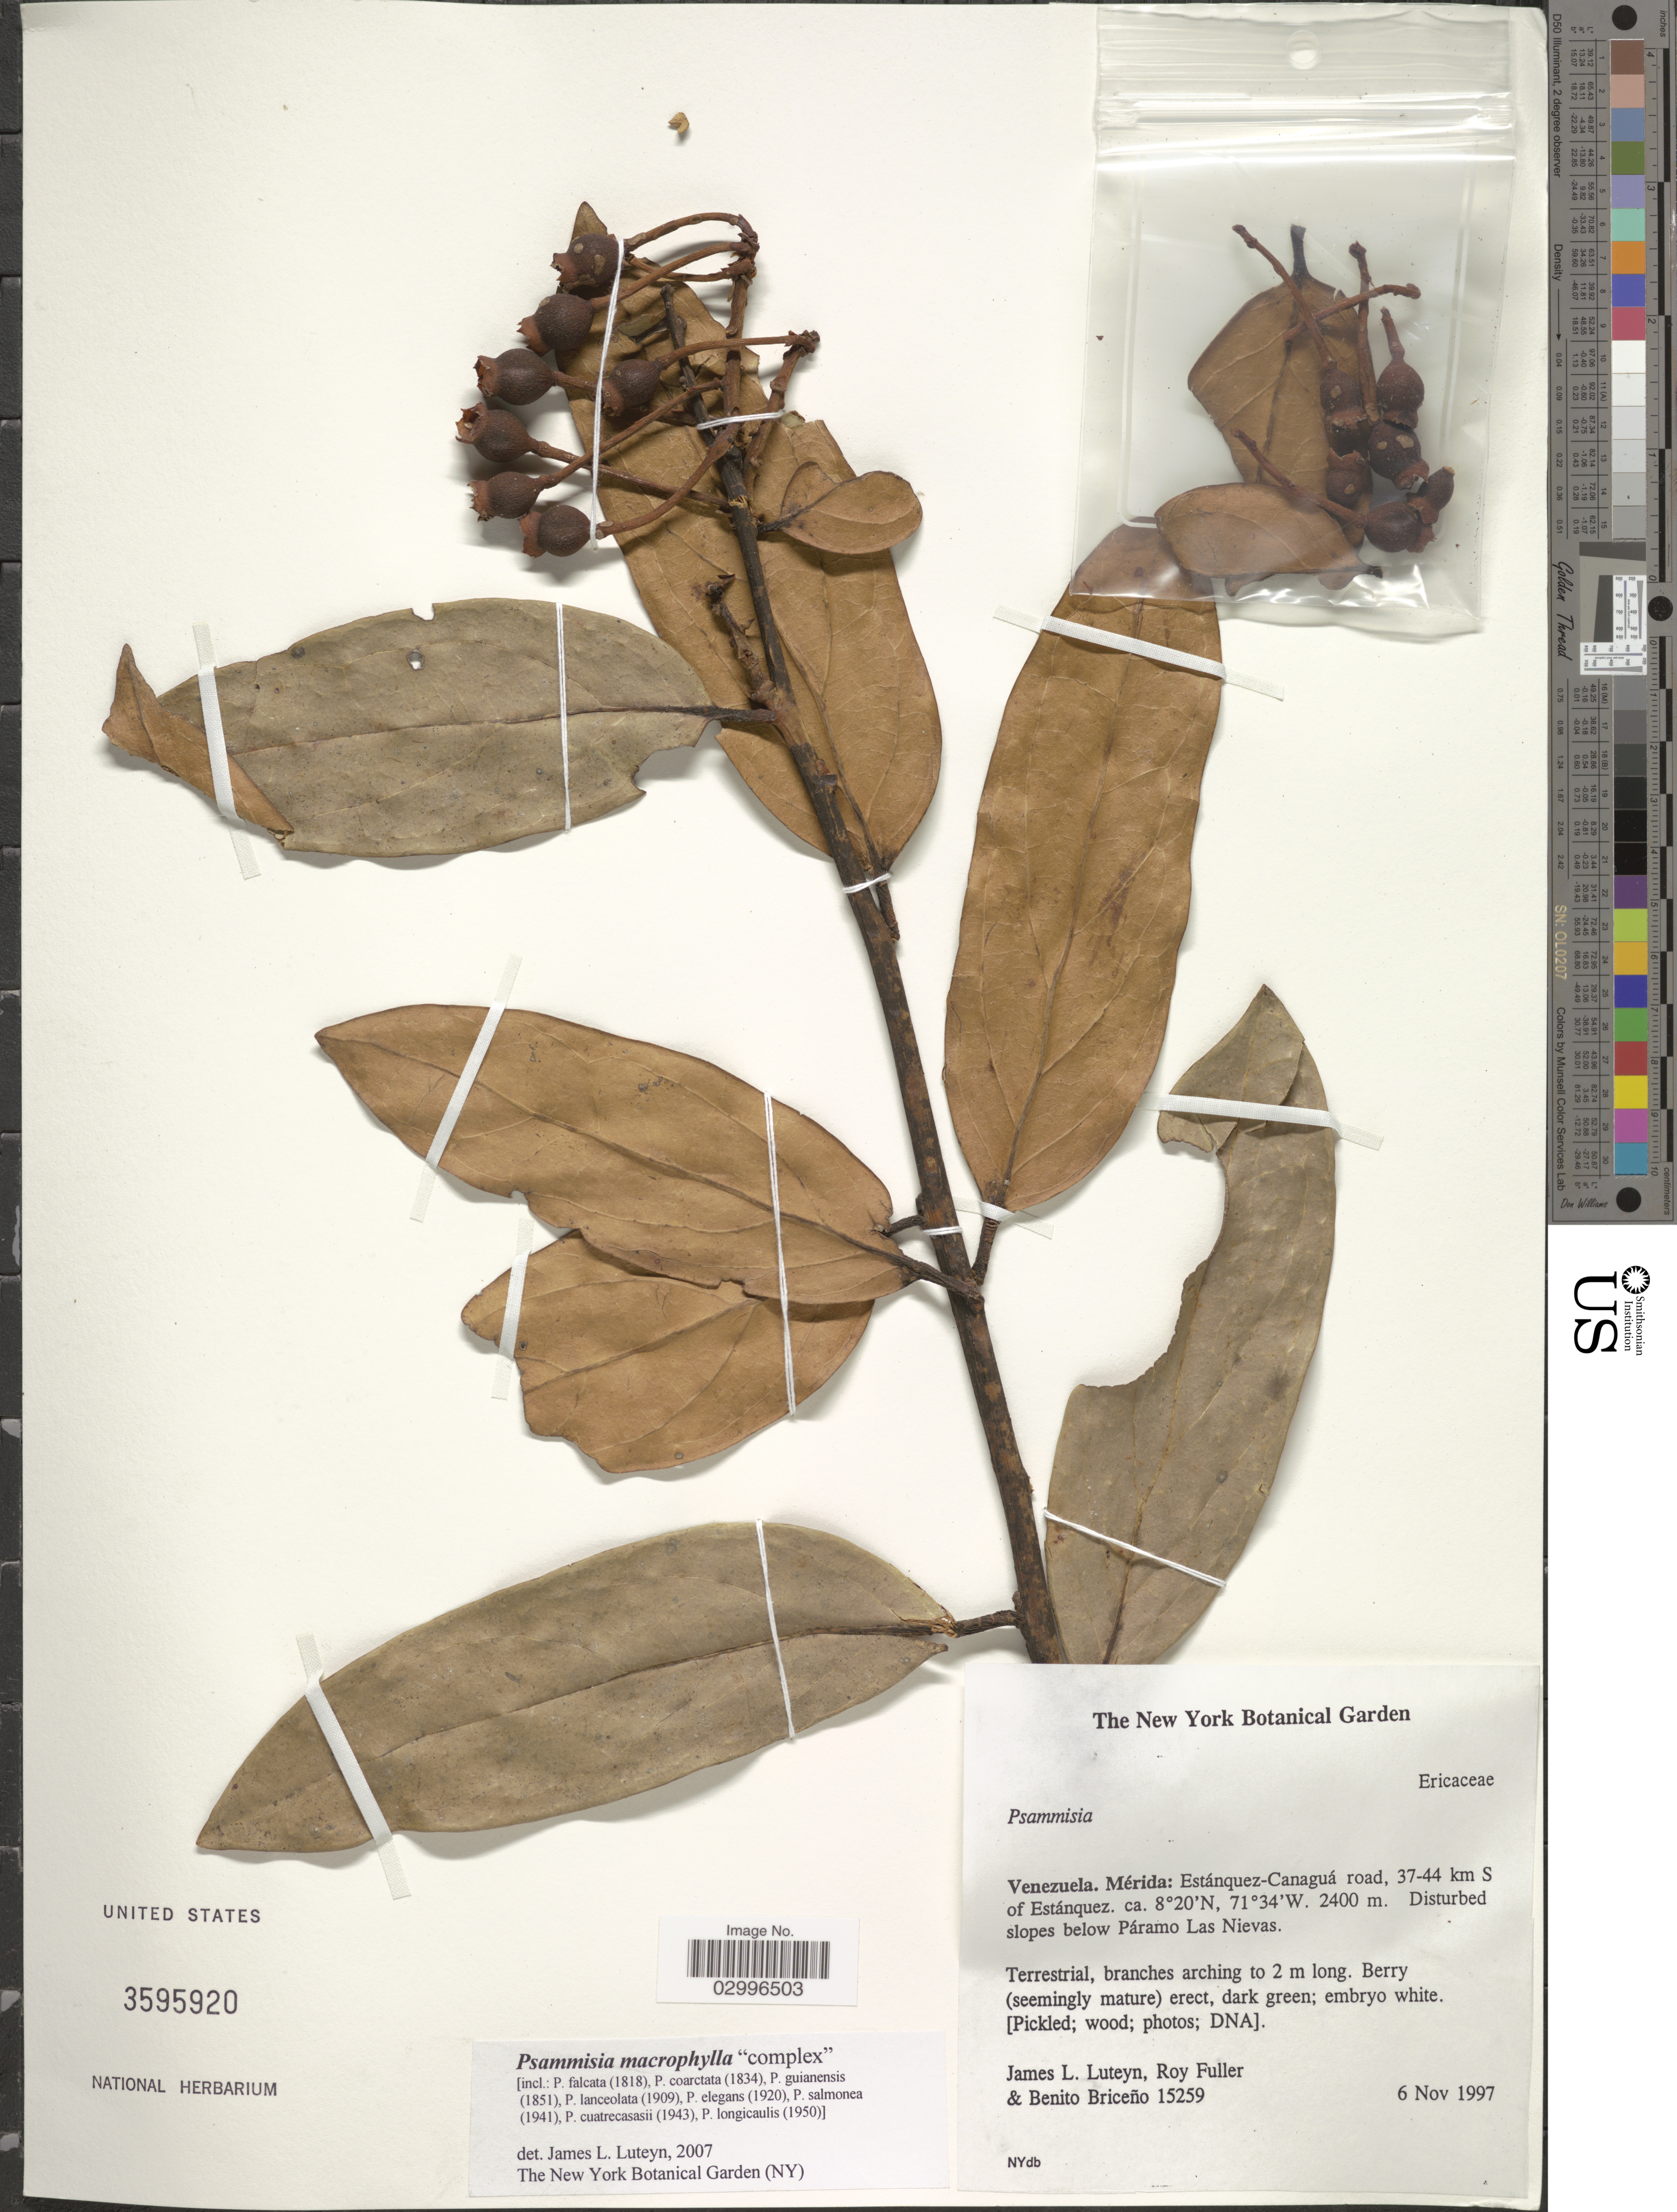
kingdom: Plantae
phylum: Tracheophyta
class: Magnoliopsida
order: Ericales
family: Ericaceae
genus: Psammisia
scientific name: Psammisia macrophylla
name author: (Kunth) Klotzsch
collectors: J. L. Luteyn, R. Fuller & B. Briceño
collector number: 15259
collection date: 1997-11-06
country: Venezuela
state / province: Mérida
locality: Estánquez-Canaguá road, 37-44 km S of Estánquez. Disturbed slopes below Páramo Las Nievas.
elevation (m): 2400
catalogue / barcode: US 3595920